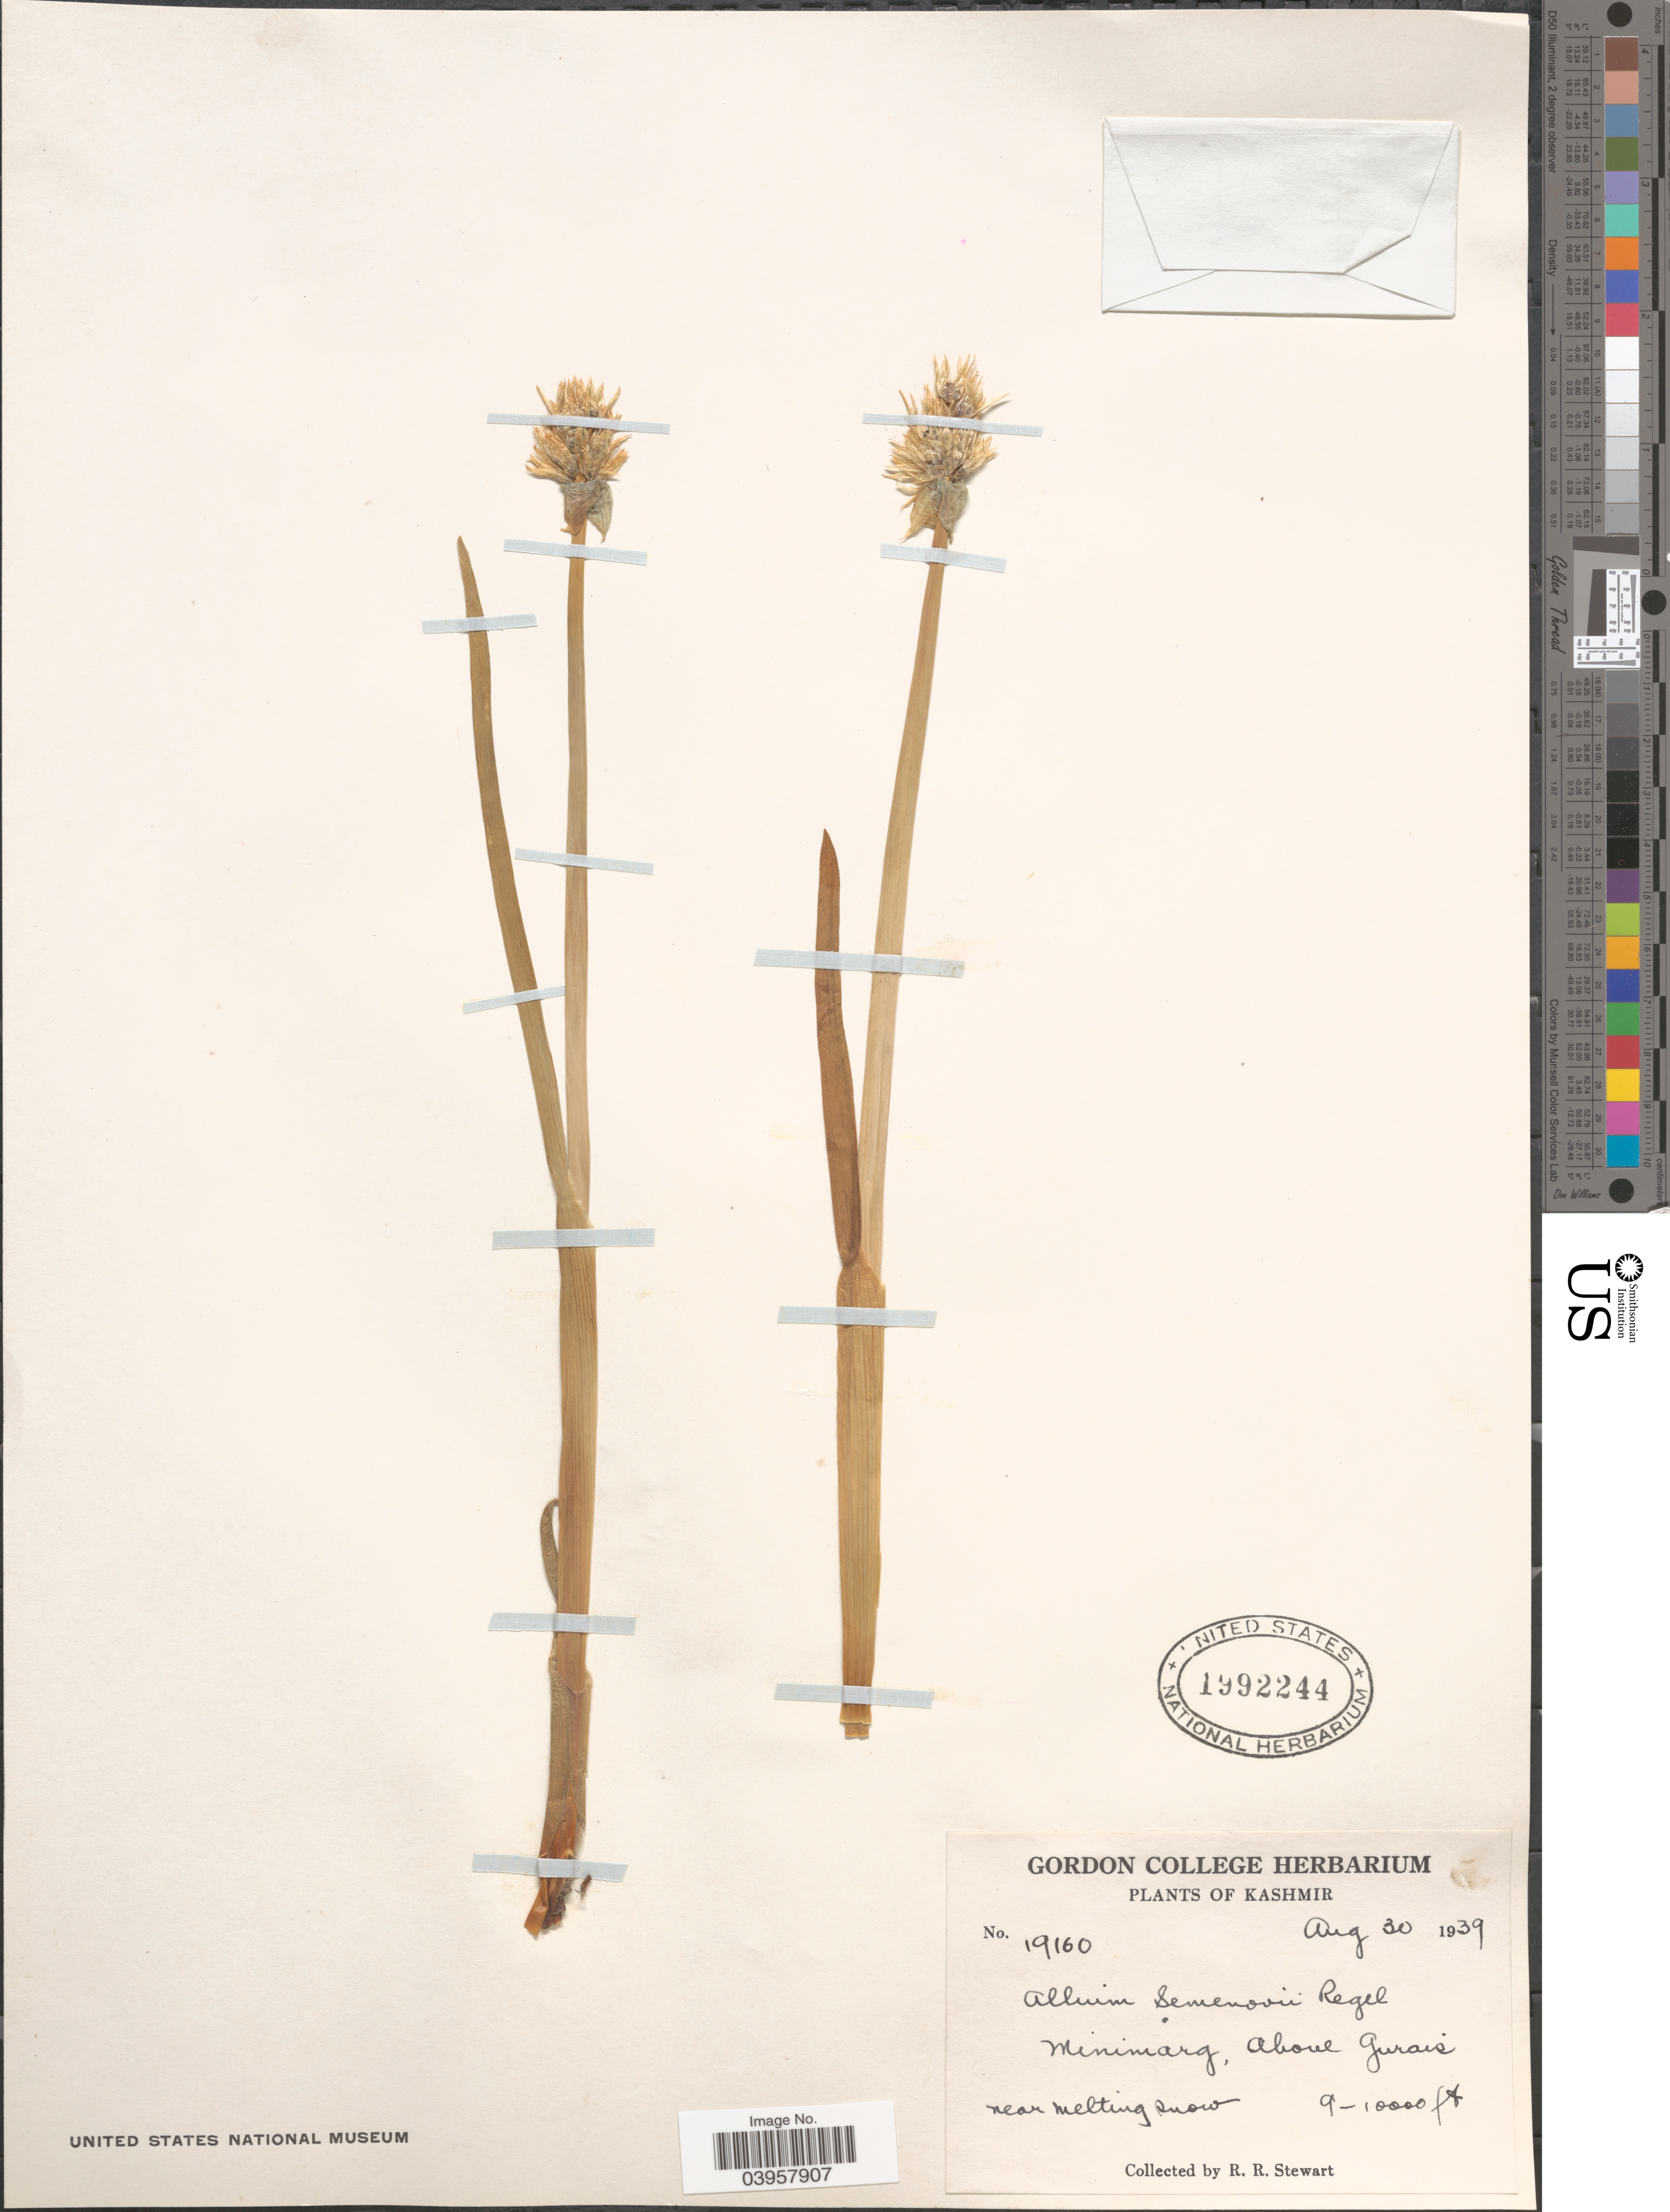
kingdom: Plantae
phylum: Tracheophyta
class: Liliopsida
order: Asparagales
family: Amaryllidaceae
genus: Allium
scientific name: Allium semenovii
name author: Regel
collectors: R. Stewart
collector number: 19160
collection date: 1939-08-30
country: India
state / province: Jammu and Kashmir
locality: Kashmir. Minimarg, above Gurais. Near melting snow.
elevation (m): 2743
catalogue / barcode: US 1992244